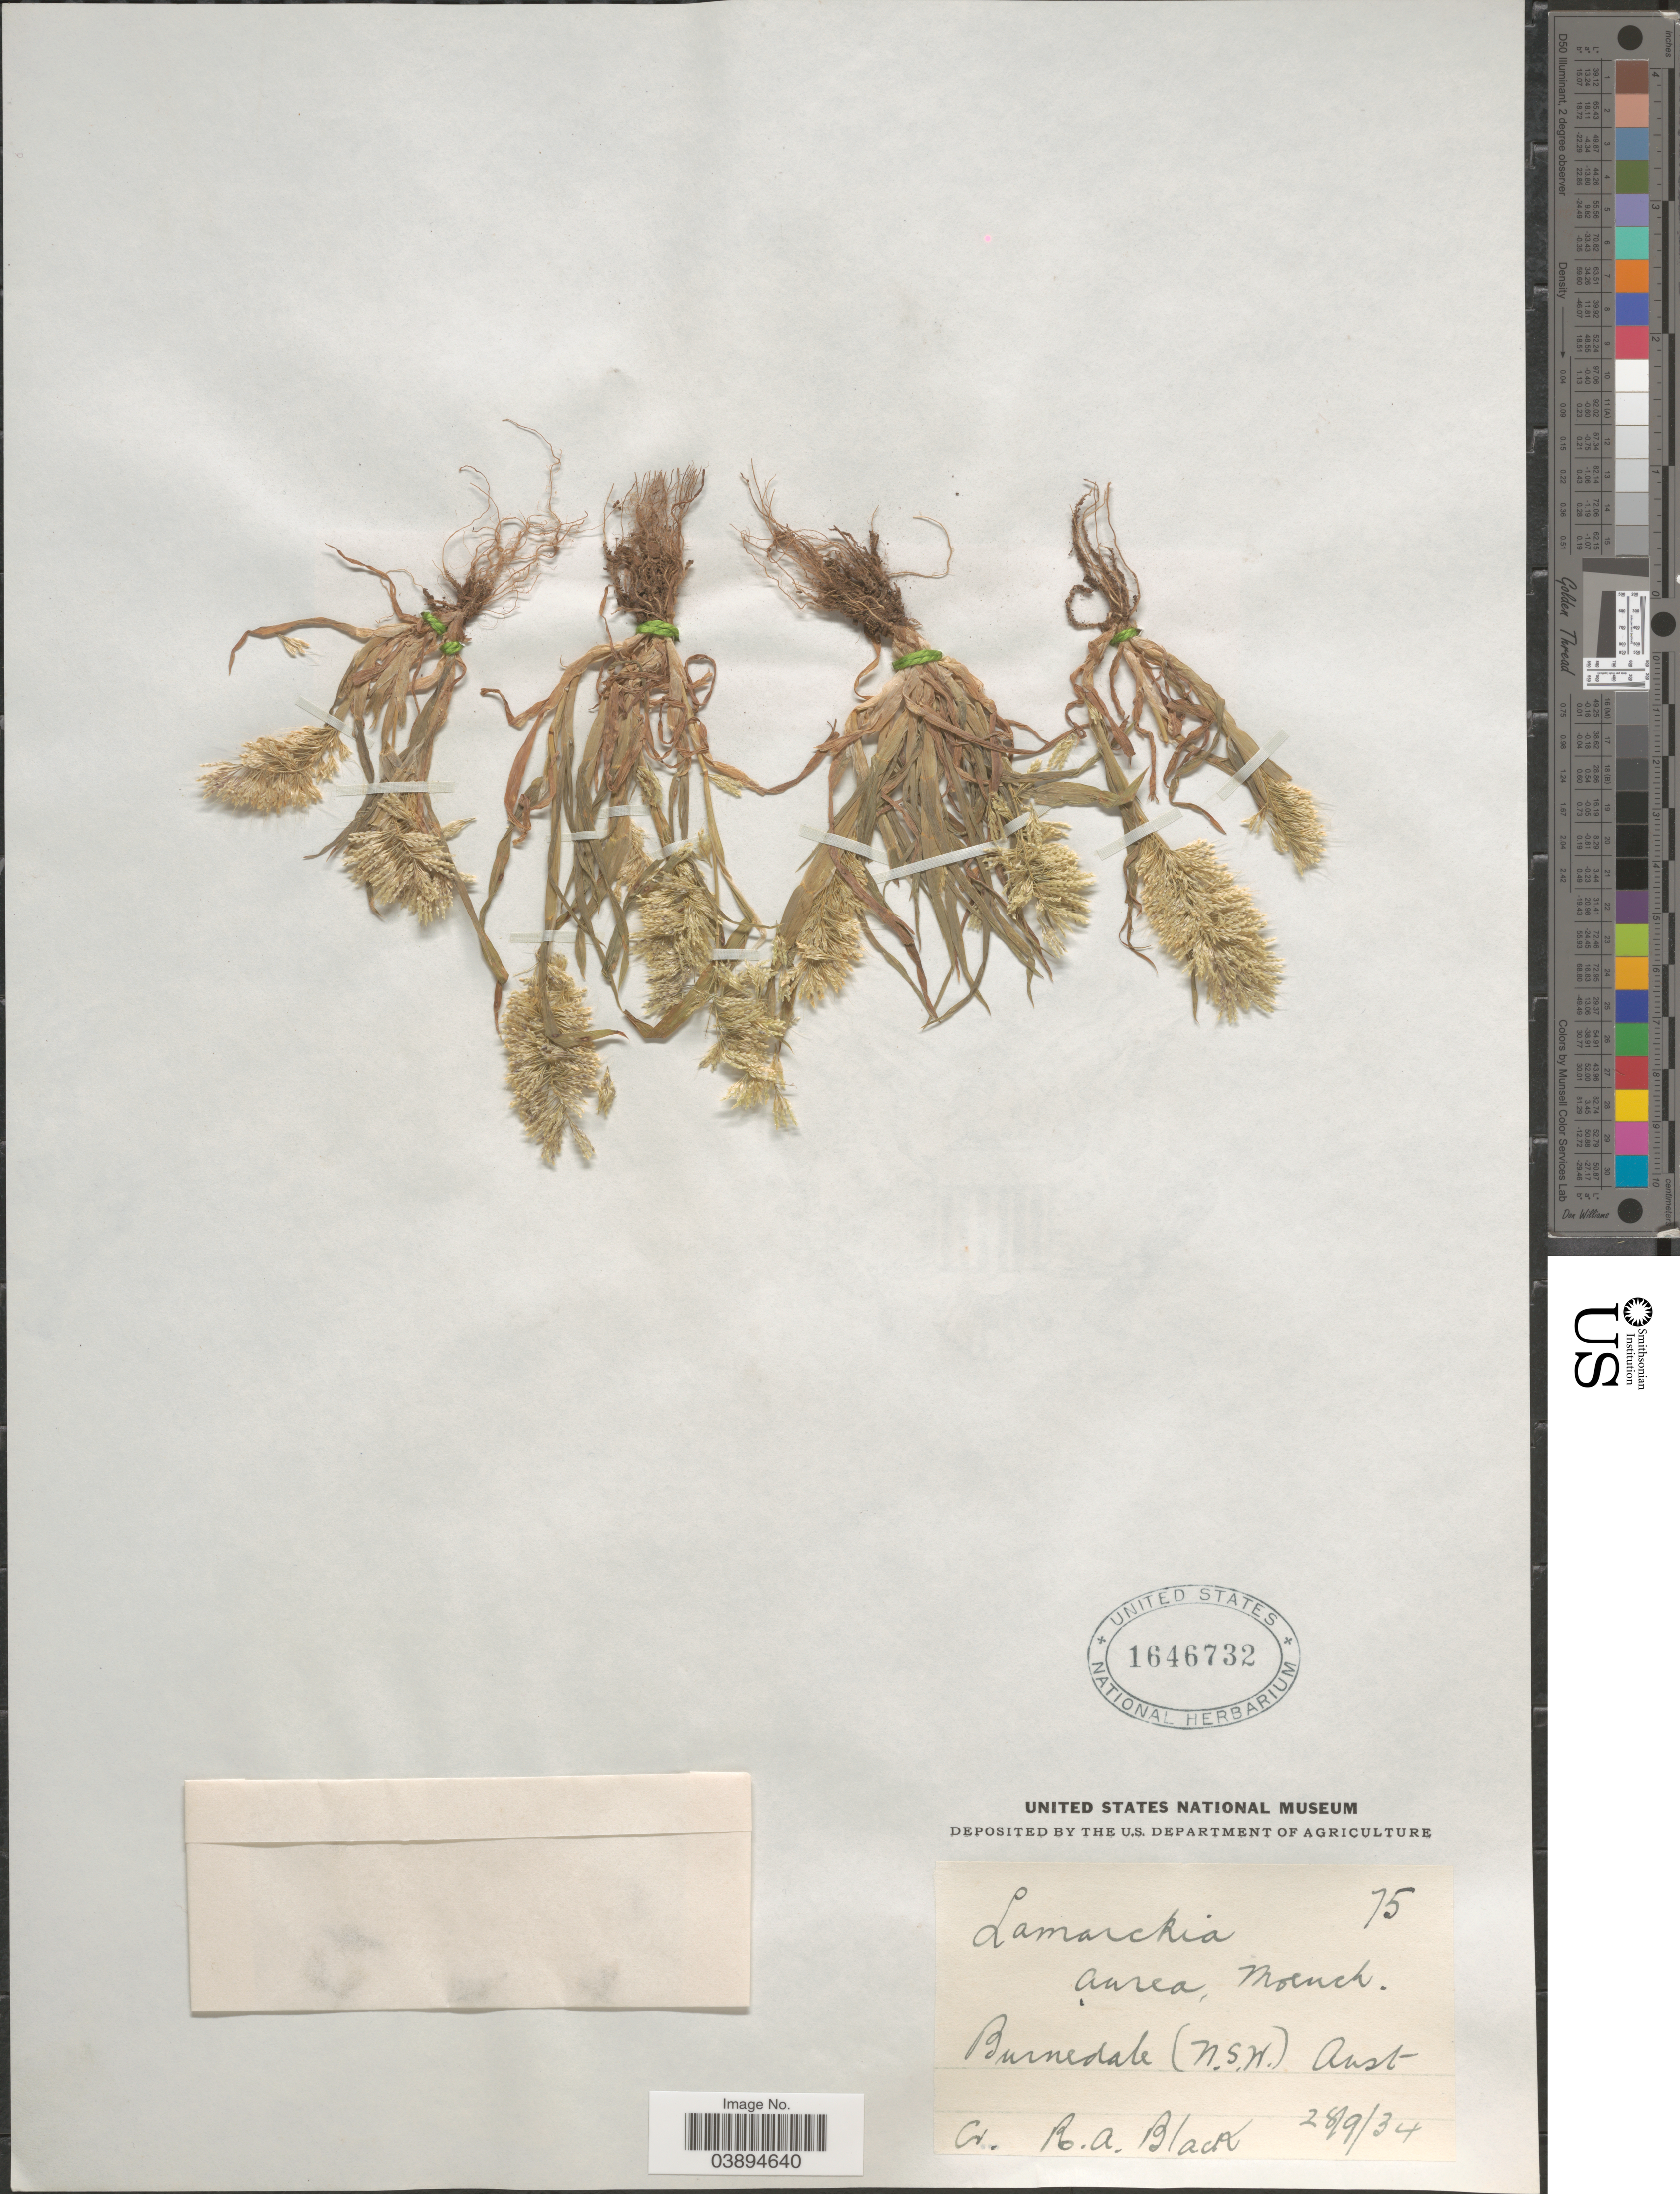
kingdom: Plantae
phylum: Tracheophyta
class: Liliopsida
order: Poales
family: Poaceae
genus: Lamarckia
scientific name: Lamarckia aurea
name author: (L.) Moench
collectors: R. A. Black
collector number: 75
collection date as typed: Transcribed d/m/y: 28/9/34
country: Australia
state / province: New South Wales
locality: Burnedale.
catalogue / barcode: US 1646732